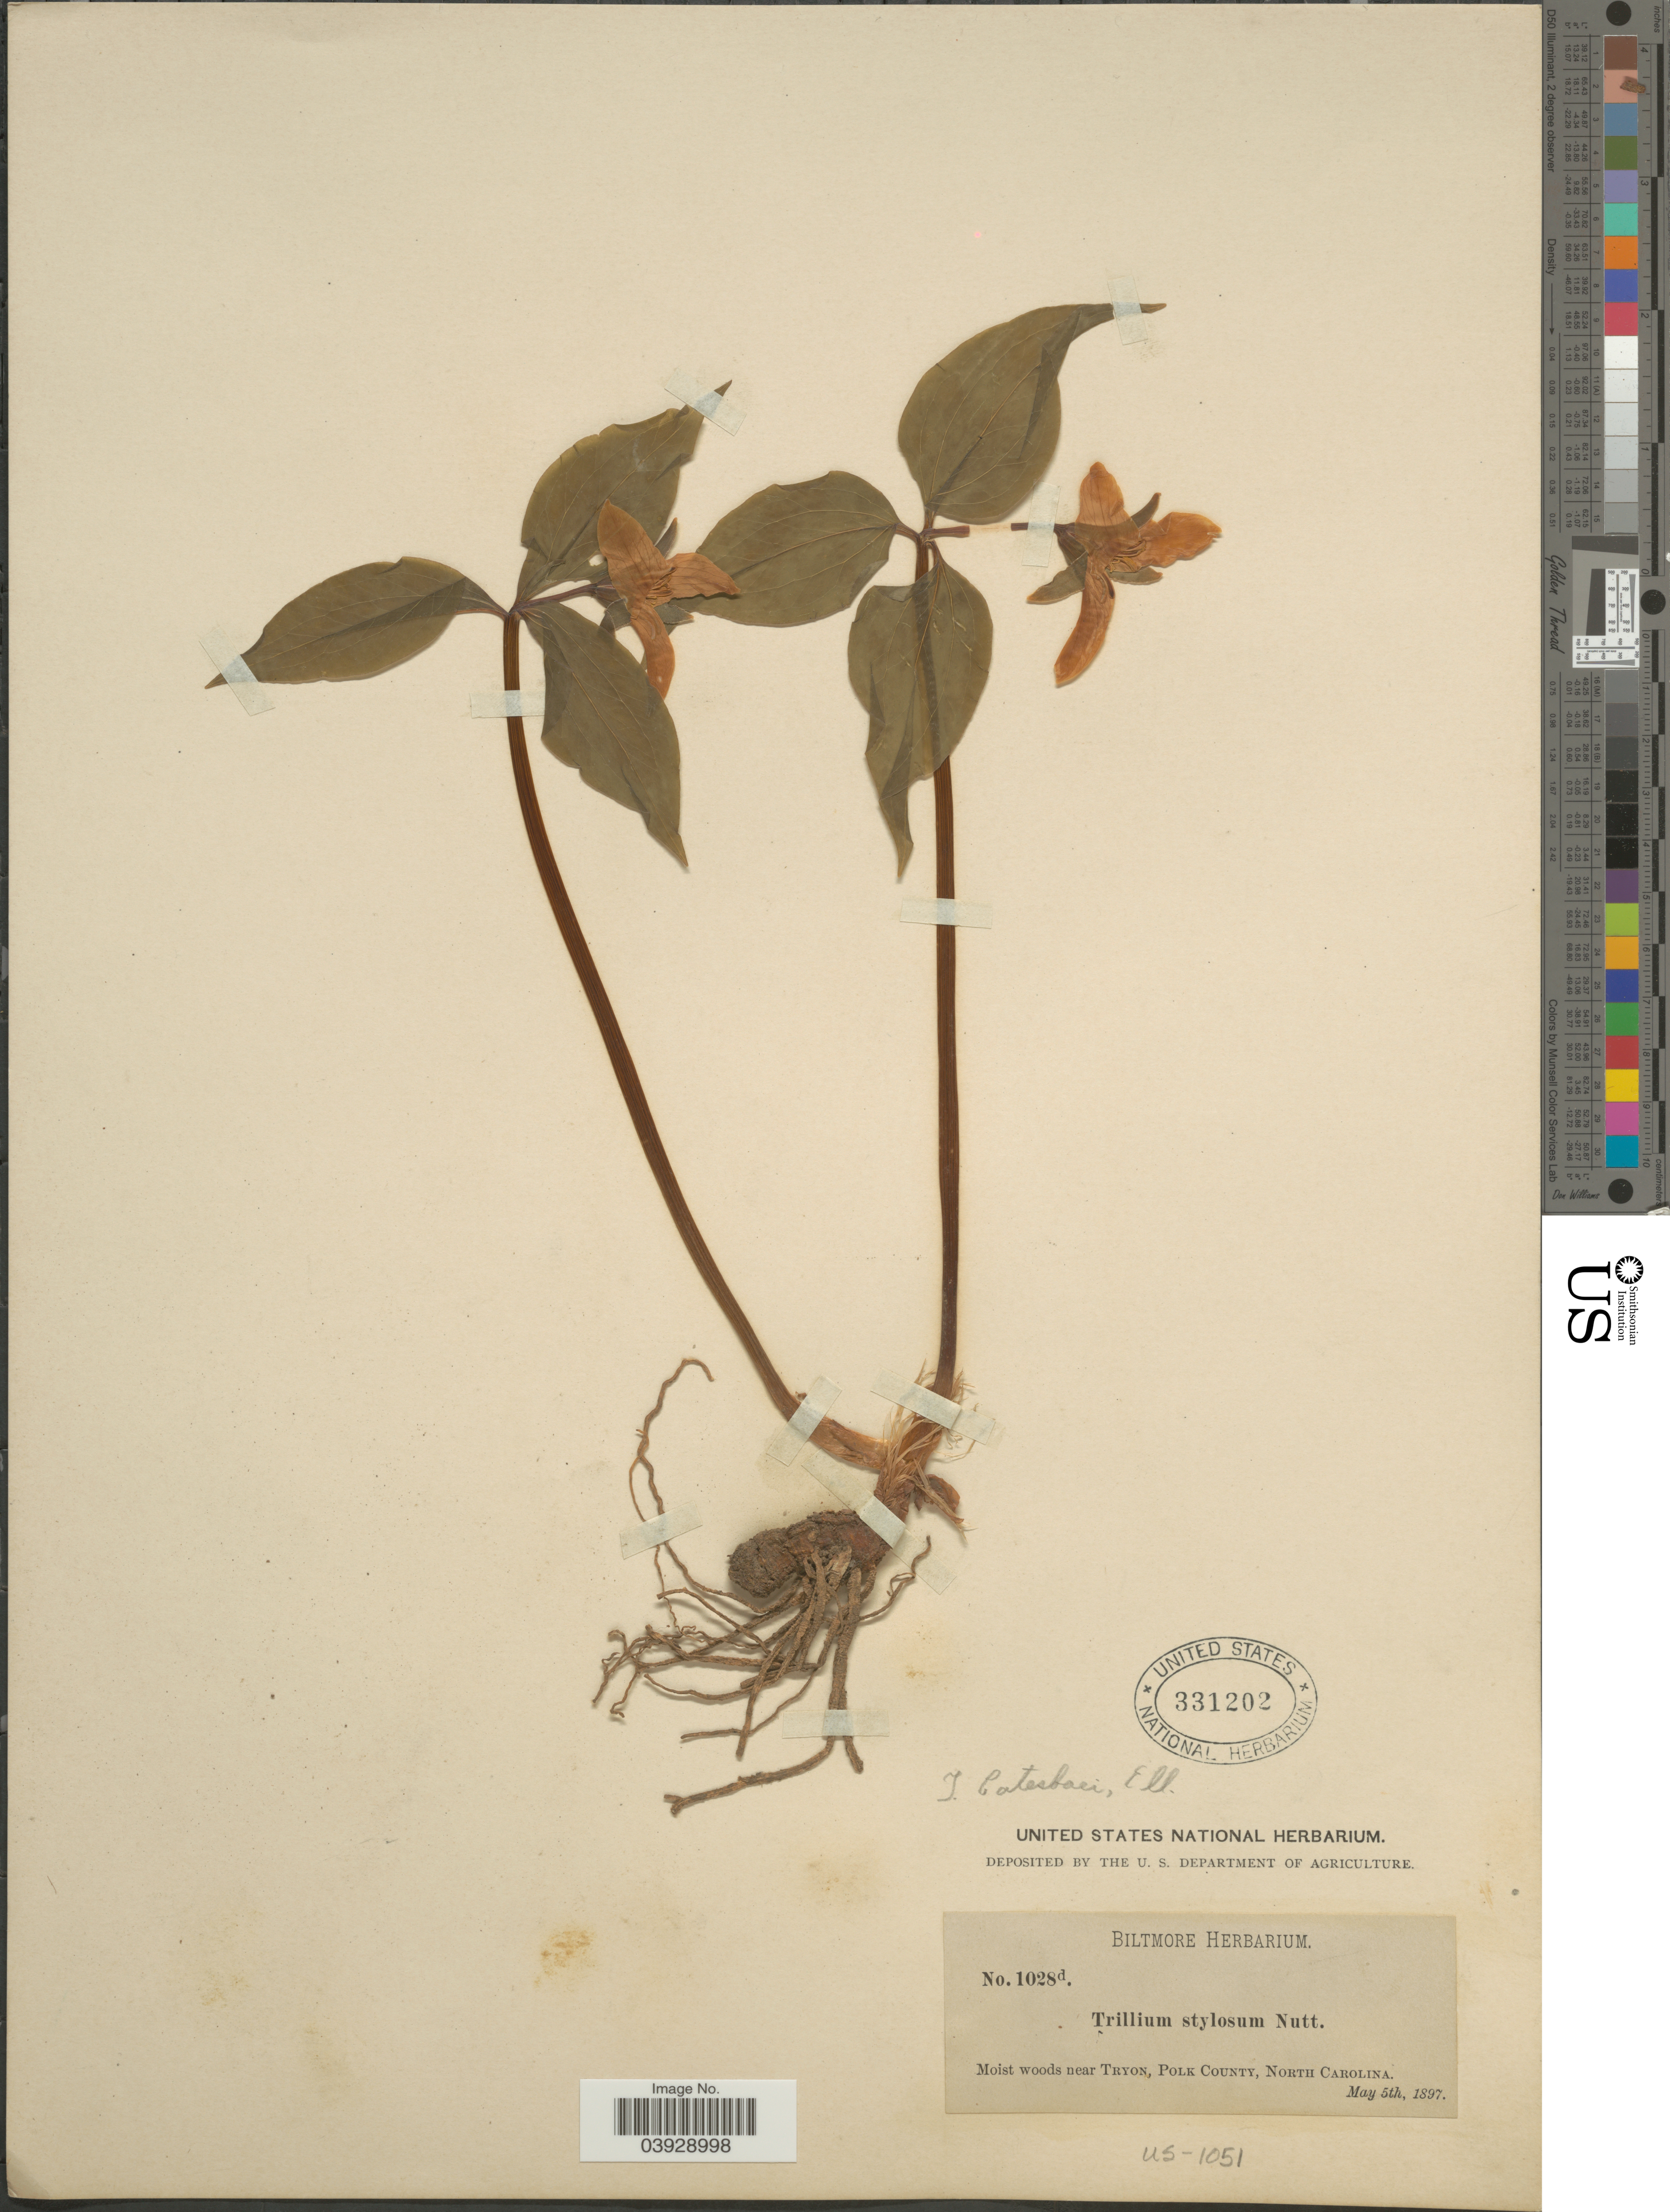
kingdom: Plantae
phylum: Tracheophyta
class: Liliopsida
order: Liliales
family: Melanthiaceae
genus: Trillium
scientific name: Trillium catesbaei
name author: Elliott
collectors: ex herb. Biltmore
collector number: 1028d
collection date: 1897-05-05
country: United States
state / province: North Carolina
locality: Near Tryon, Polk County.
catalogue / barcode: US 331202